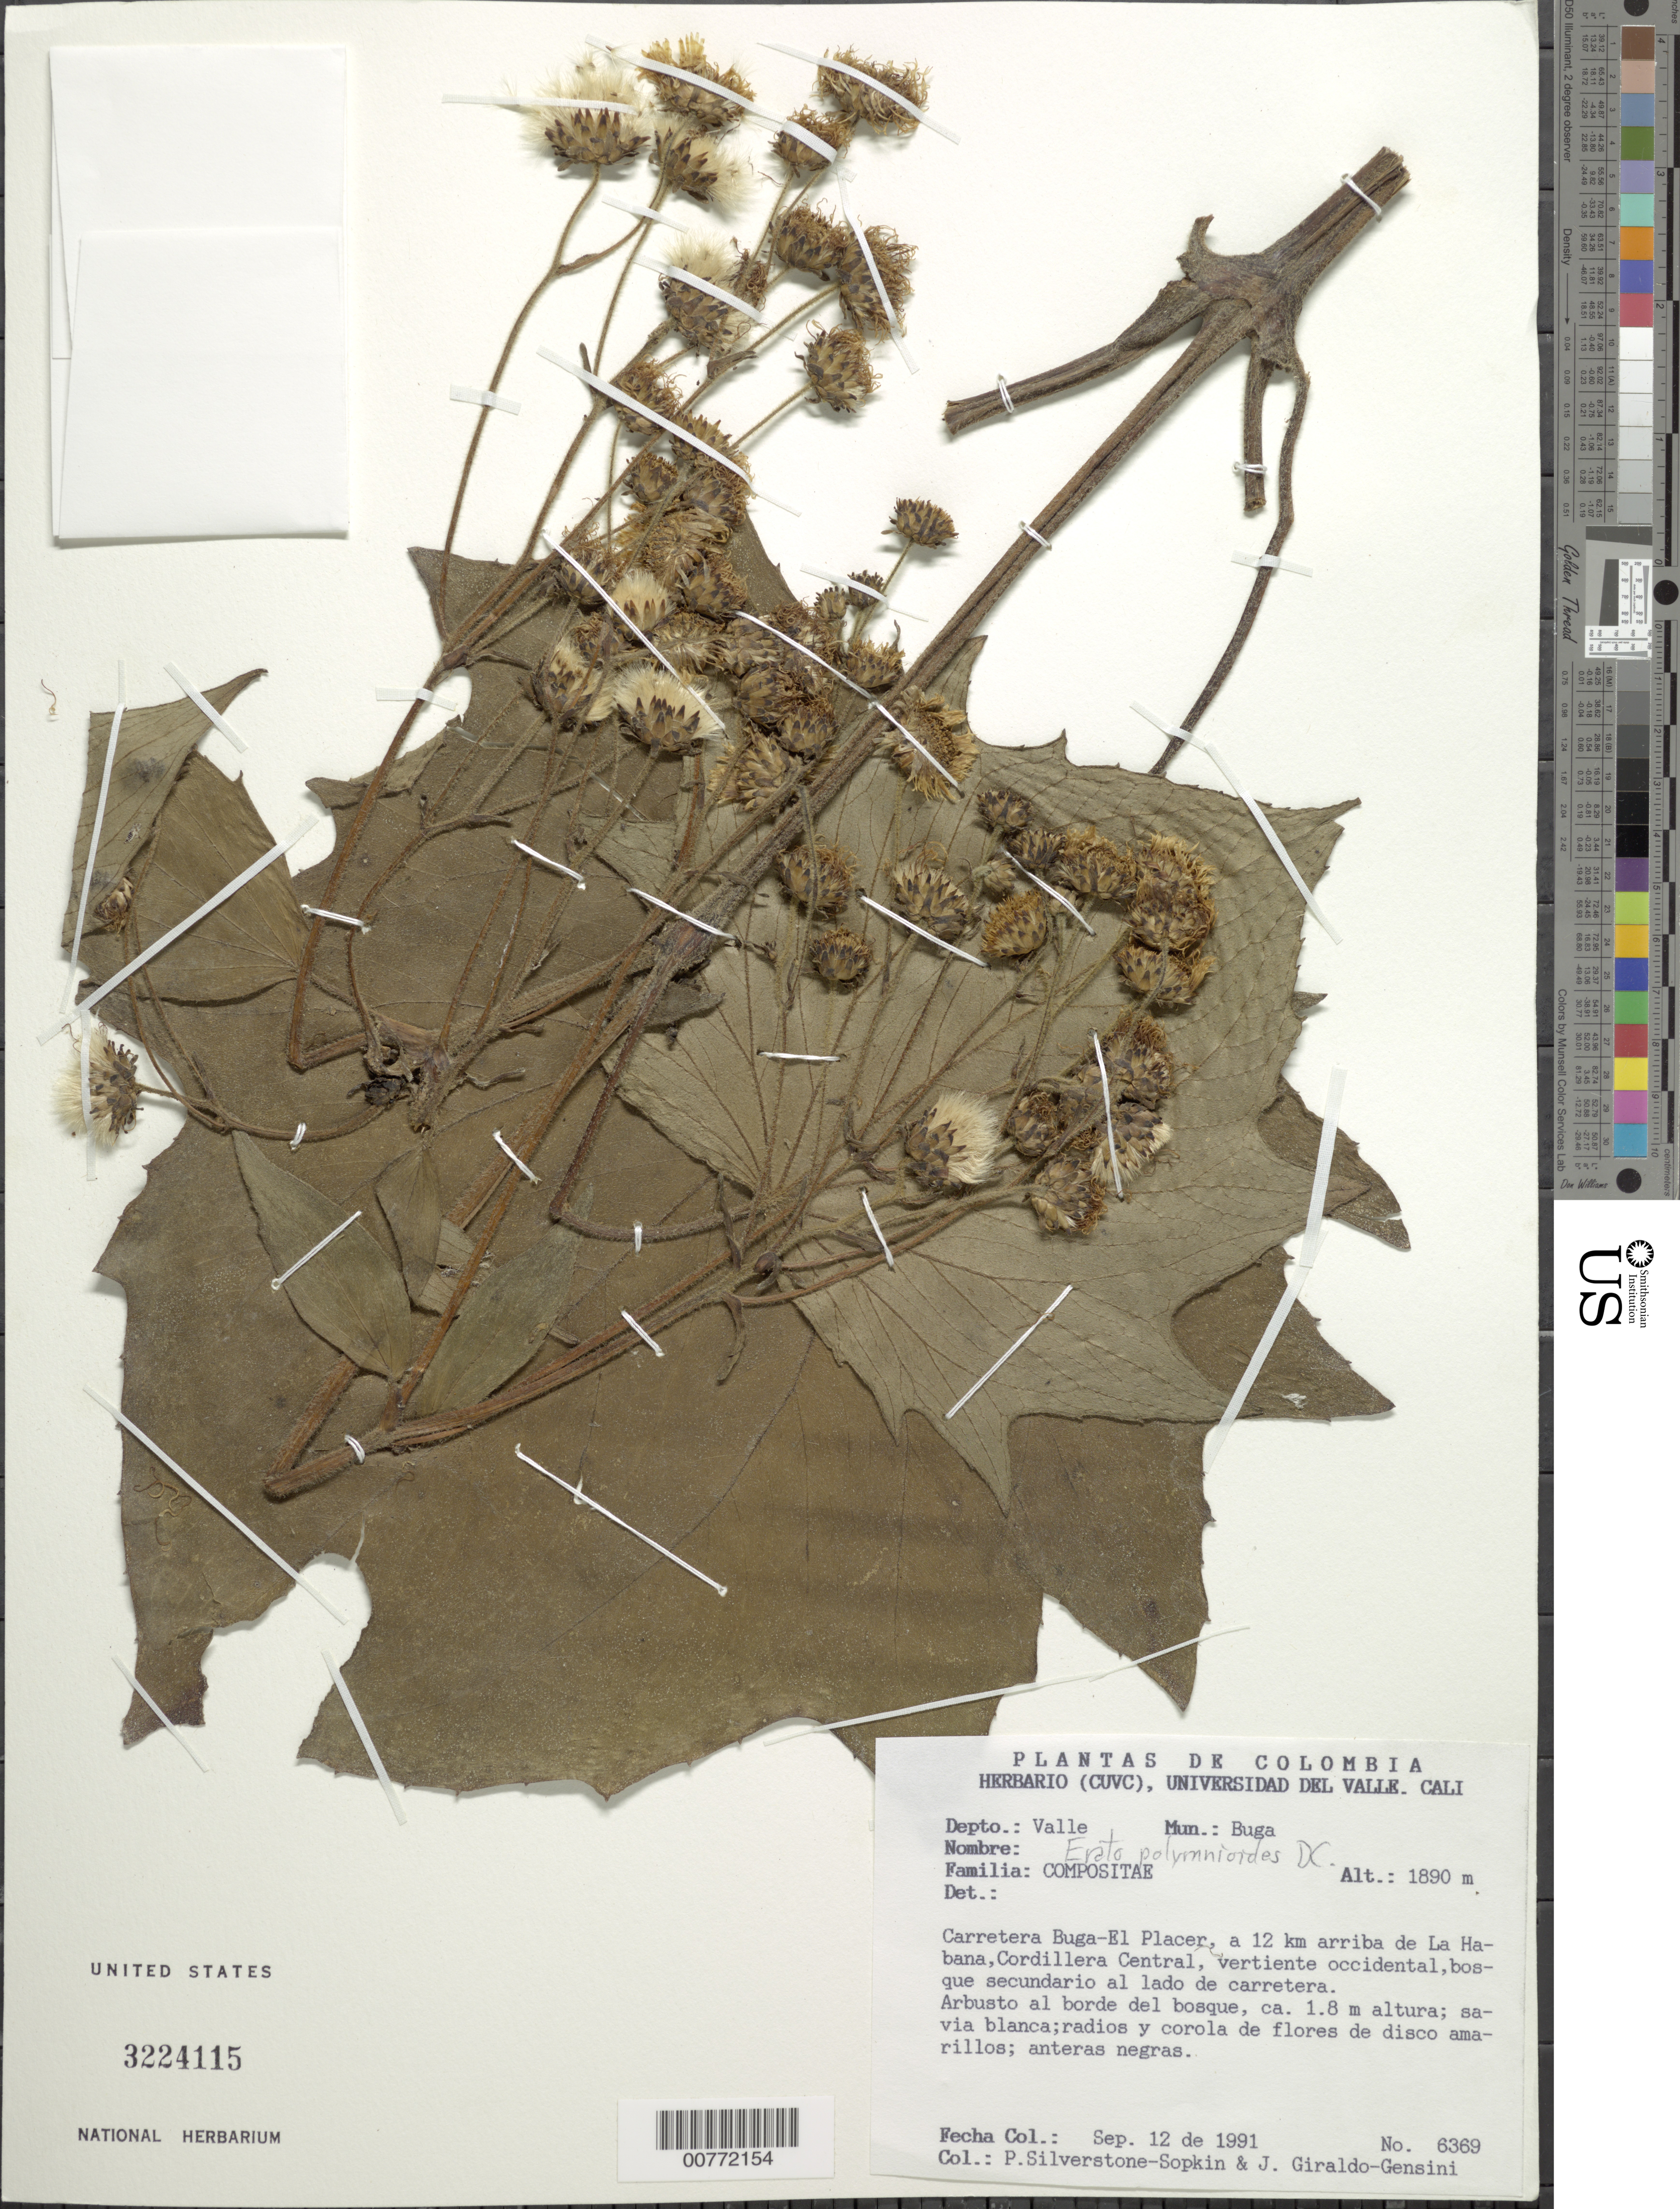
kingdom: Plantae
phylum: Tracheophyta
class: Magnoliopsida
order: Asterales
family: Asteraceae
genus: Erato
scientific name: Erato polymnioides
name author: DC.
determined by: Robinson, Harold E., (US)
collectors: P. A. Silverstone-Sopkin & J. Giraldo-Gensini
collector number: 6369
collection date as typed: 12-Sep-91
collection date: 1991-09-12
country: Colombia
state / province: Valle del Cauca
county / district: Buga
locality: Carretera Buga-El Placer, a 12km arriba de La Habana, Cordillera Central, vertiente occidental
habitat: Bosque secundario al lado de carretera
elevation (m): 1890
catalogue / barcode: US 3224115